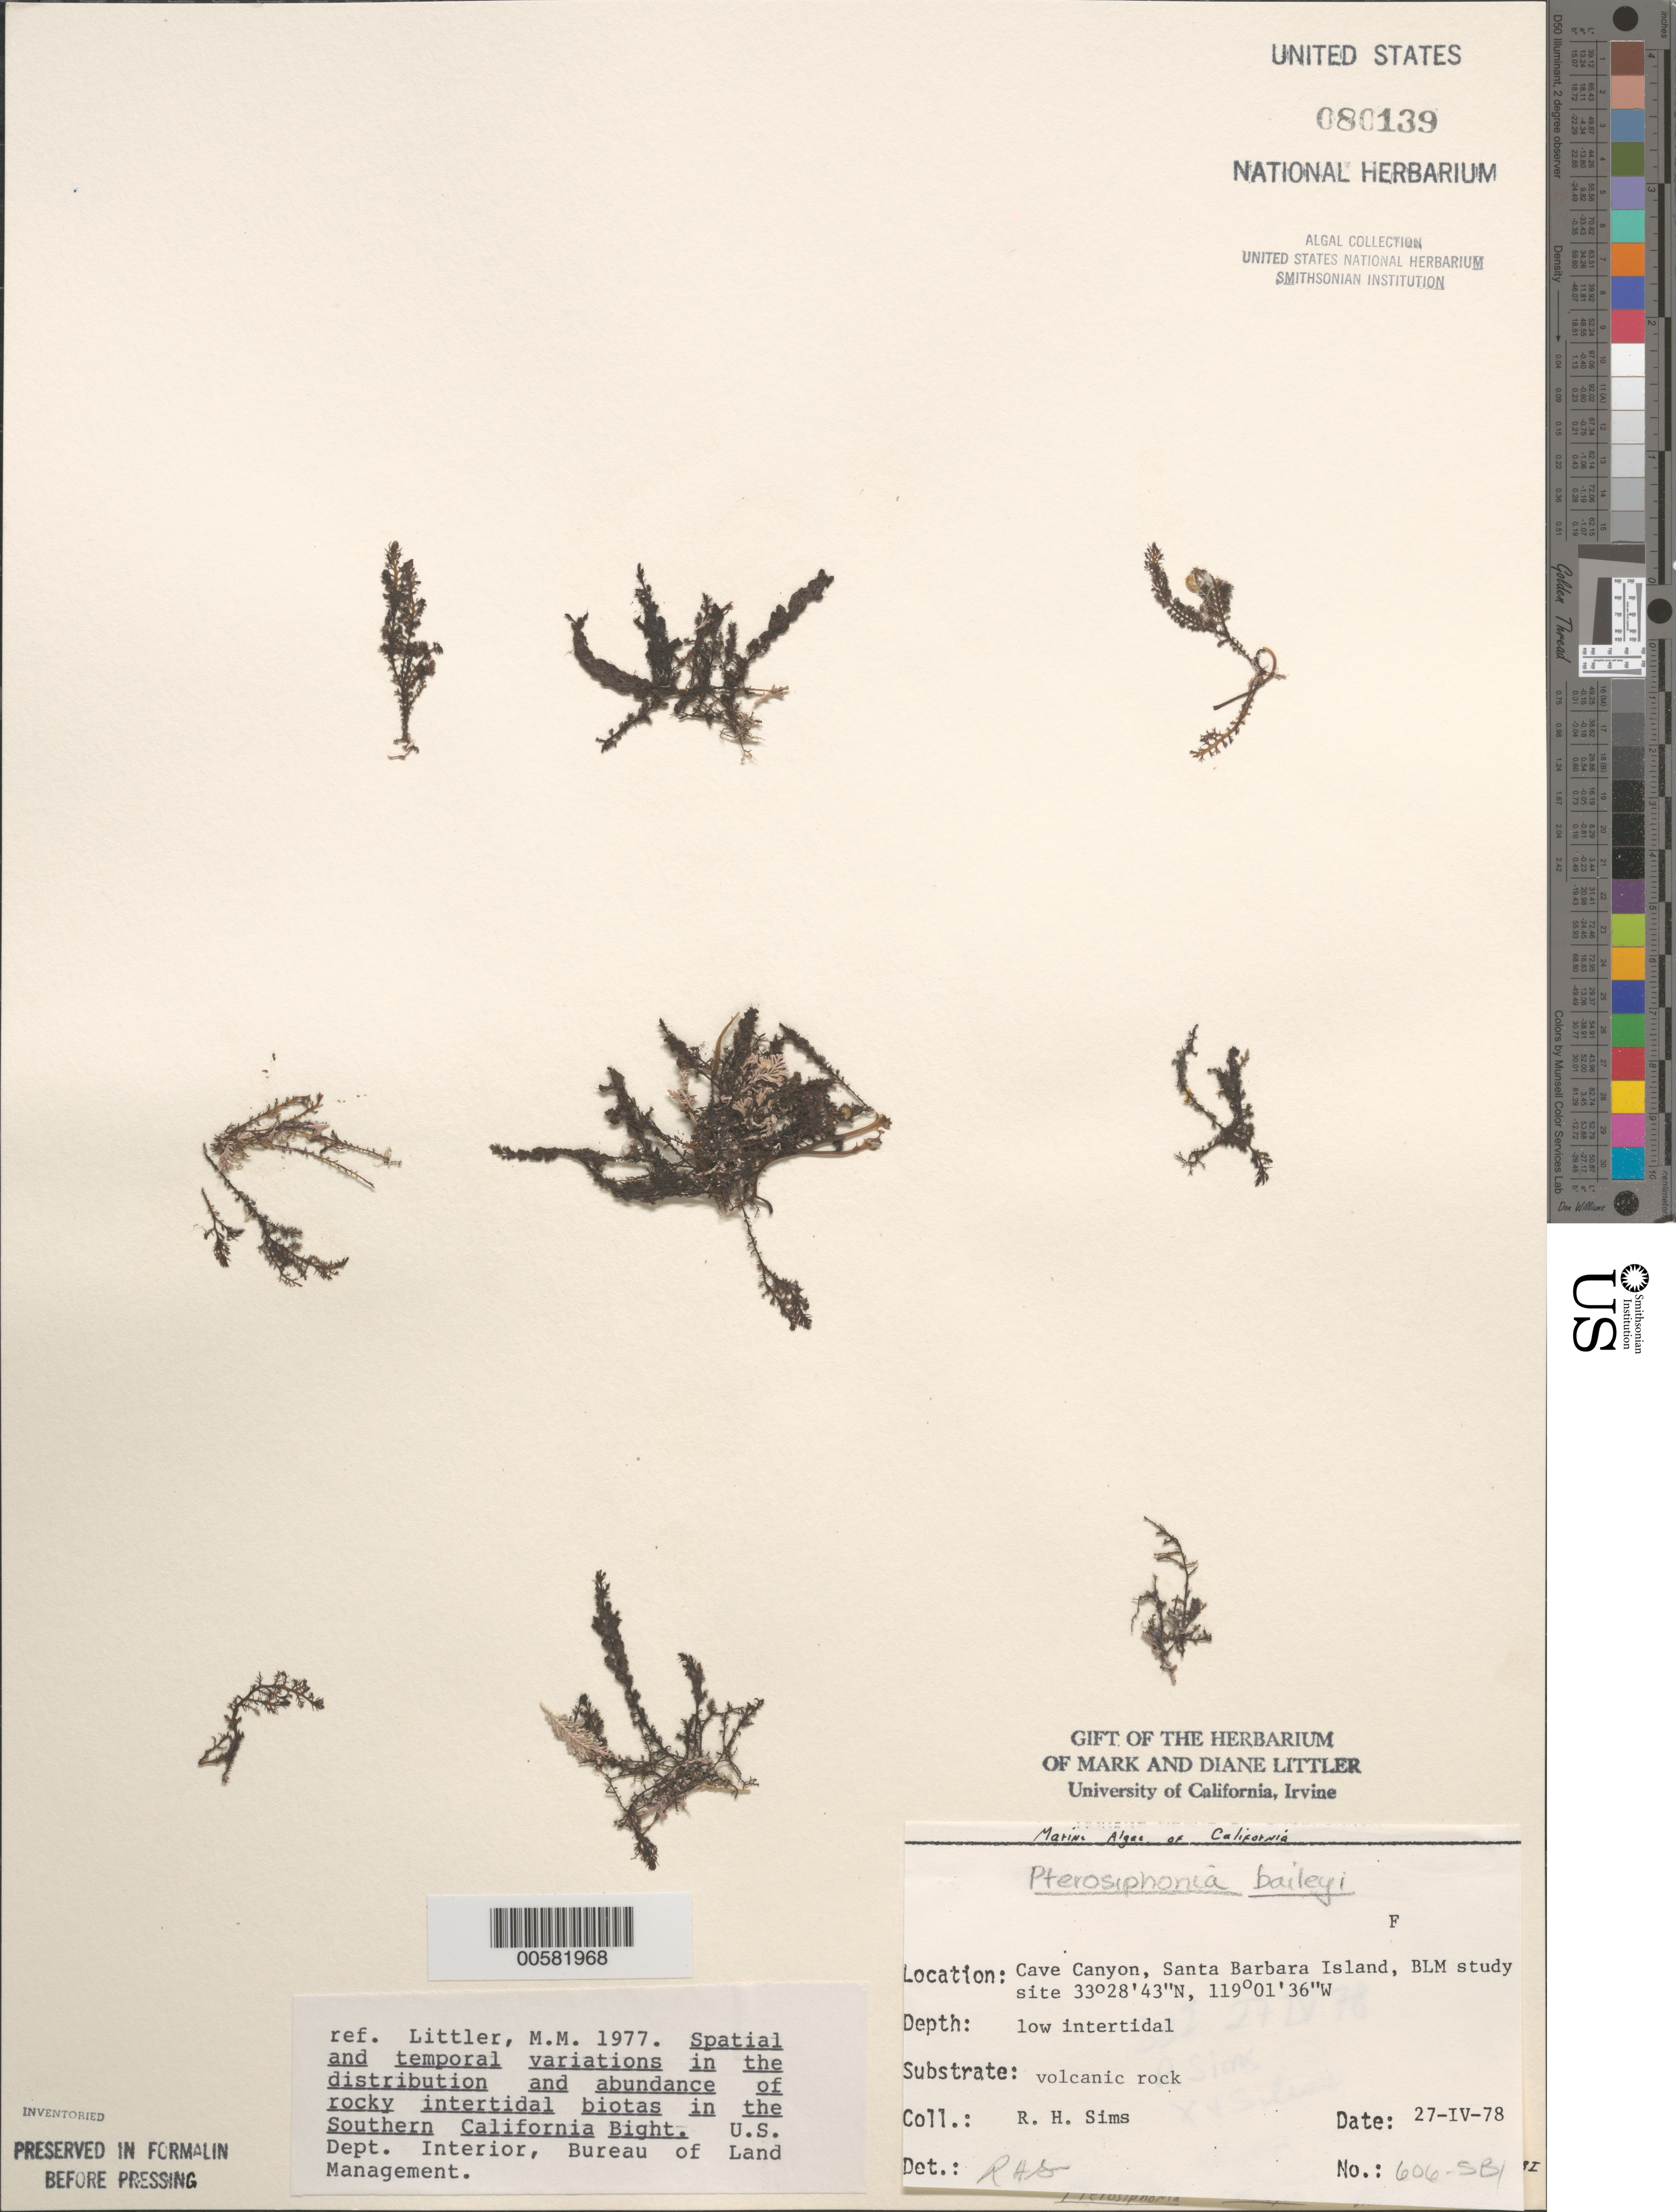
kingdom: Plantae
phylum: Rhodophyta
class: Florideophyceae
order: Ceramiales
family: Rhodomelaceae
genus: Symphyocladiella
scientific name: Symphyocladiella baileyi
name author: (Harvey) D.E.Bustamante et al.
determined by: Algae name updating Project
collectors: R. H. Sims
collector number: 606-SBI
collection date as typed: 27 Apr 1978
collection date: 1978-04-27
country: United States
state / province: California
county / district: Santa Barbara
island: Santa Barbara Island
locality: Cave Canyon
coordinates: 33 28' 43" N, 119 01' 36" W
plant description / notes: BLM-SOCALBIGHT Rocky Intertidal Survey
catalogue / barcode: US 80139